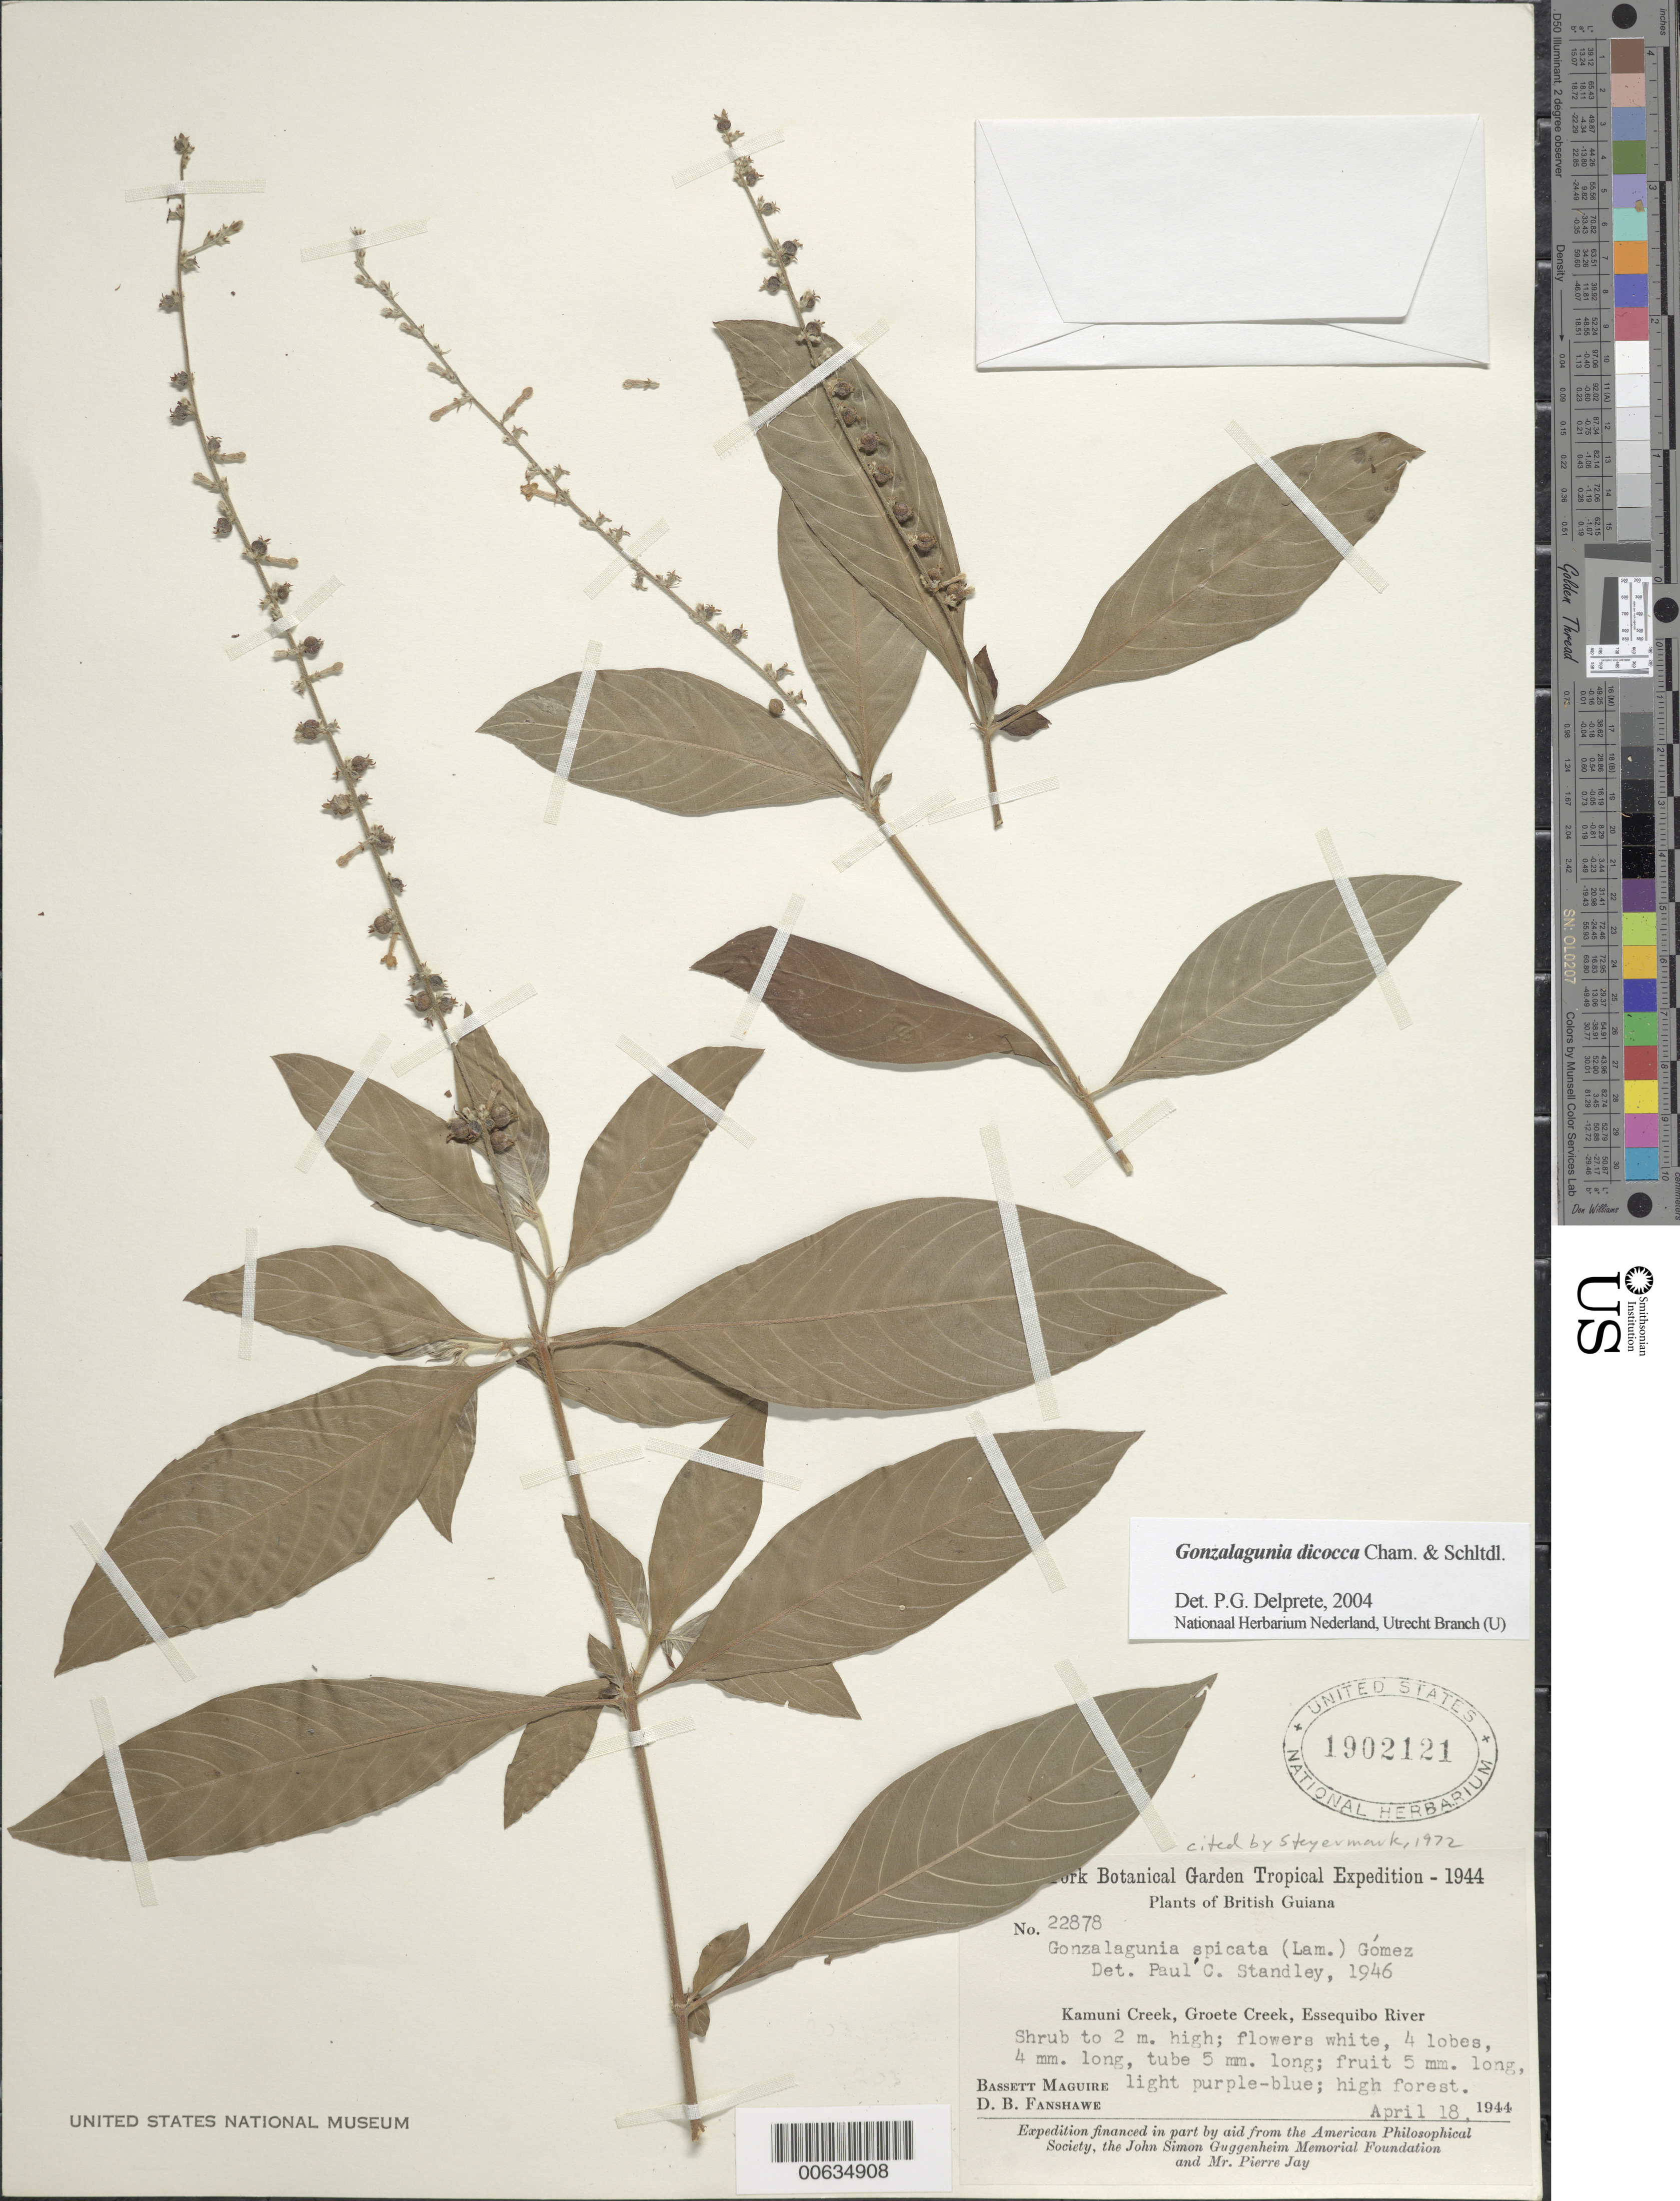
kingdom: Plantae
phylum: Tracheophyta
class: Magnoliopsida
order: Gentianales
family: Rubiaceae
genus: Gonzalagunia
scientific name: Gonzalagunia dicocca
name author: Cham. & Schltdl.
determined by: Delprete, P. G., Herb. de Guyane Cay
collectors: B. Maguire & D. B. Fanshawe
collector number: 22878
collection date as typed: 18-Apr-44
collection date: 1944-04-18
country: Guyana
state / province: Essequibo Isl-W. Demerara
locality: Kamuni Creek, Groete Creek, Essequibo River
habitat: High forest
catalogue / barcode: US 1902121